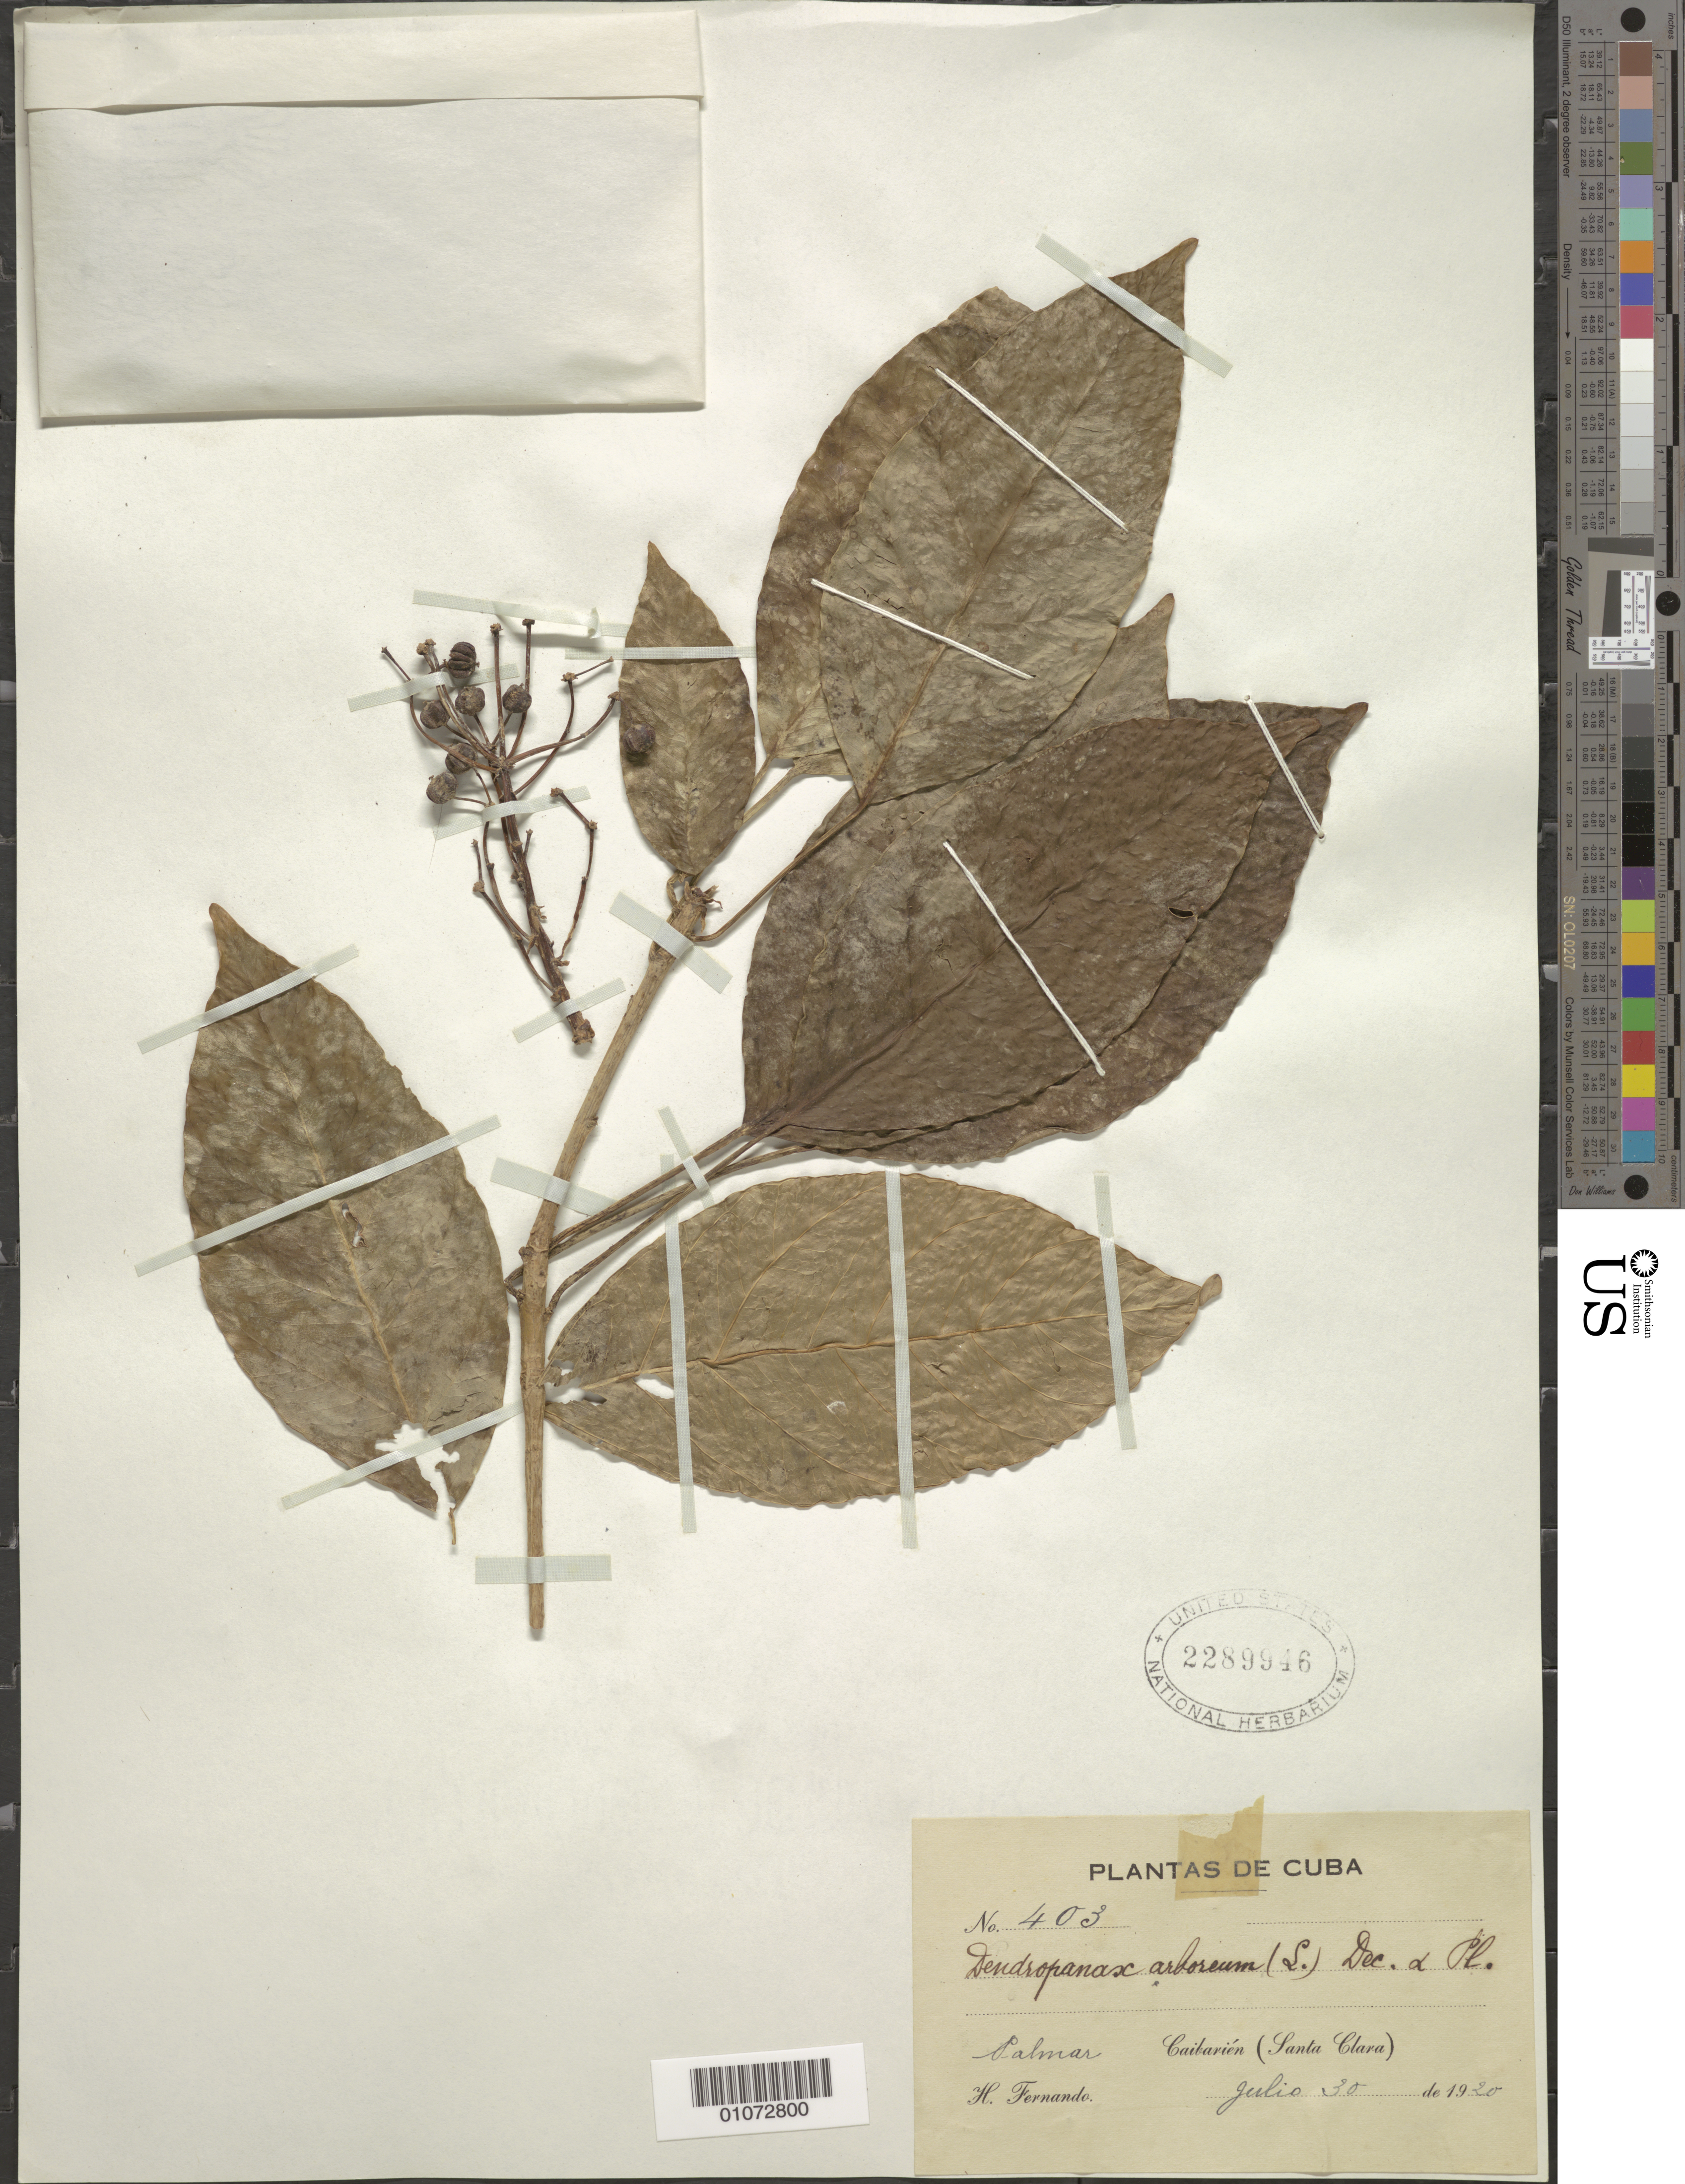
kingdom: Plantae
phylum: Tracheophyta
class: Magnoliopsida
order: Apiales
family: Araliaceae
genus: Dendropanax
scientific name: Dendropanax arboreus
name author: (L.) Decne. & Planch.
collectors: H. Fernando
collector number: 403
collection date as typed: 30 Jul 1920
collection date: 1920-07-30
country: Cuba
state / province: Villa Clara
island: Cuba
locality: Caibarién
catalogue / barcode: US 2289946